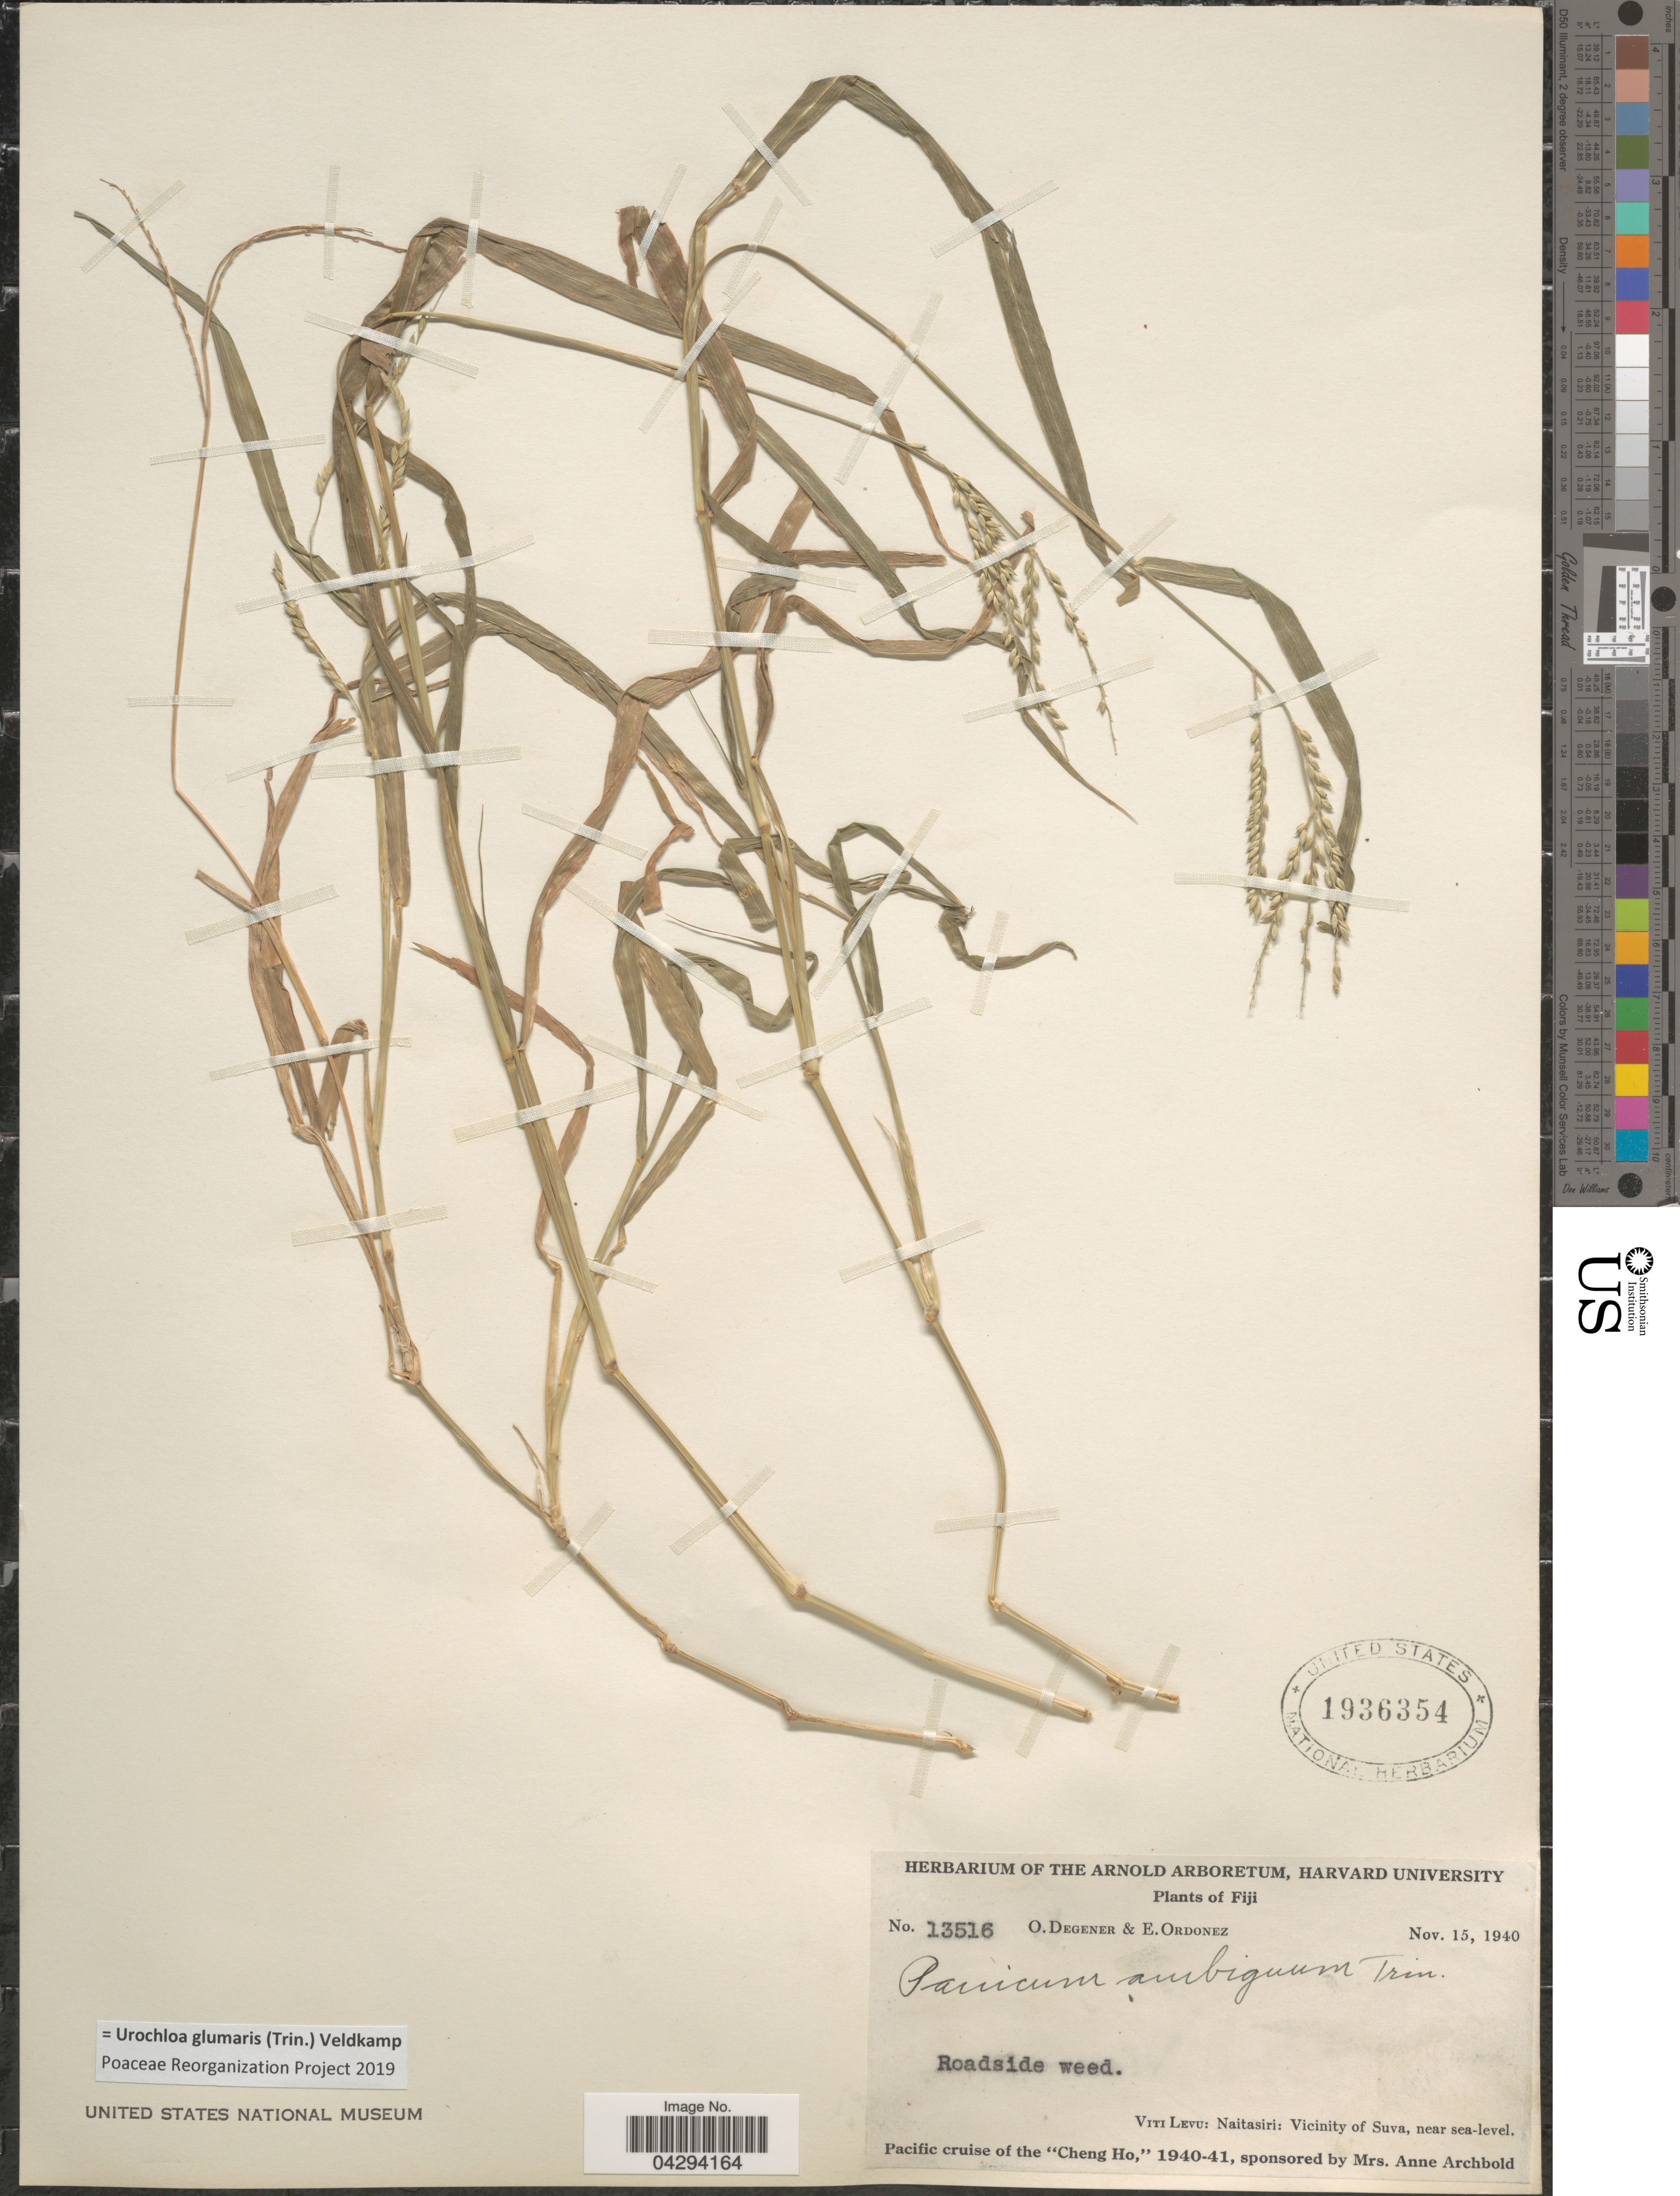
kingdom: Plantae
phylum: Tracheophyta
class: Liliopsida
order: Poales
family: Poaceae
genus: Urochloa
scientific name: Urochloa glumaris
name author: (Trin.) Veldkamp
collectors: O. Degener & E. Ordonez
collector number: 13516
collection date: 1940-11-15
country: Fiji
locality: Viti Levu: Naitasiri: Vicinity of Suva.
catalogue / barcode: US 1936354